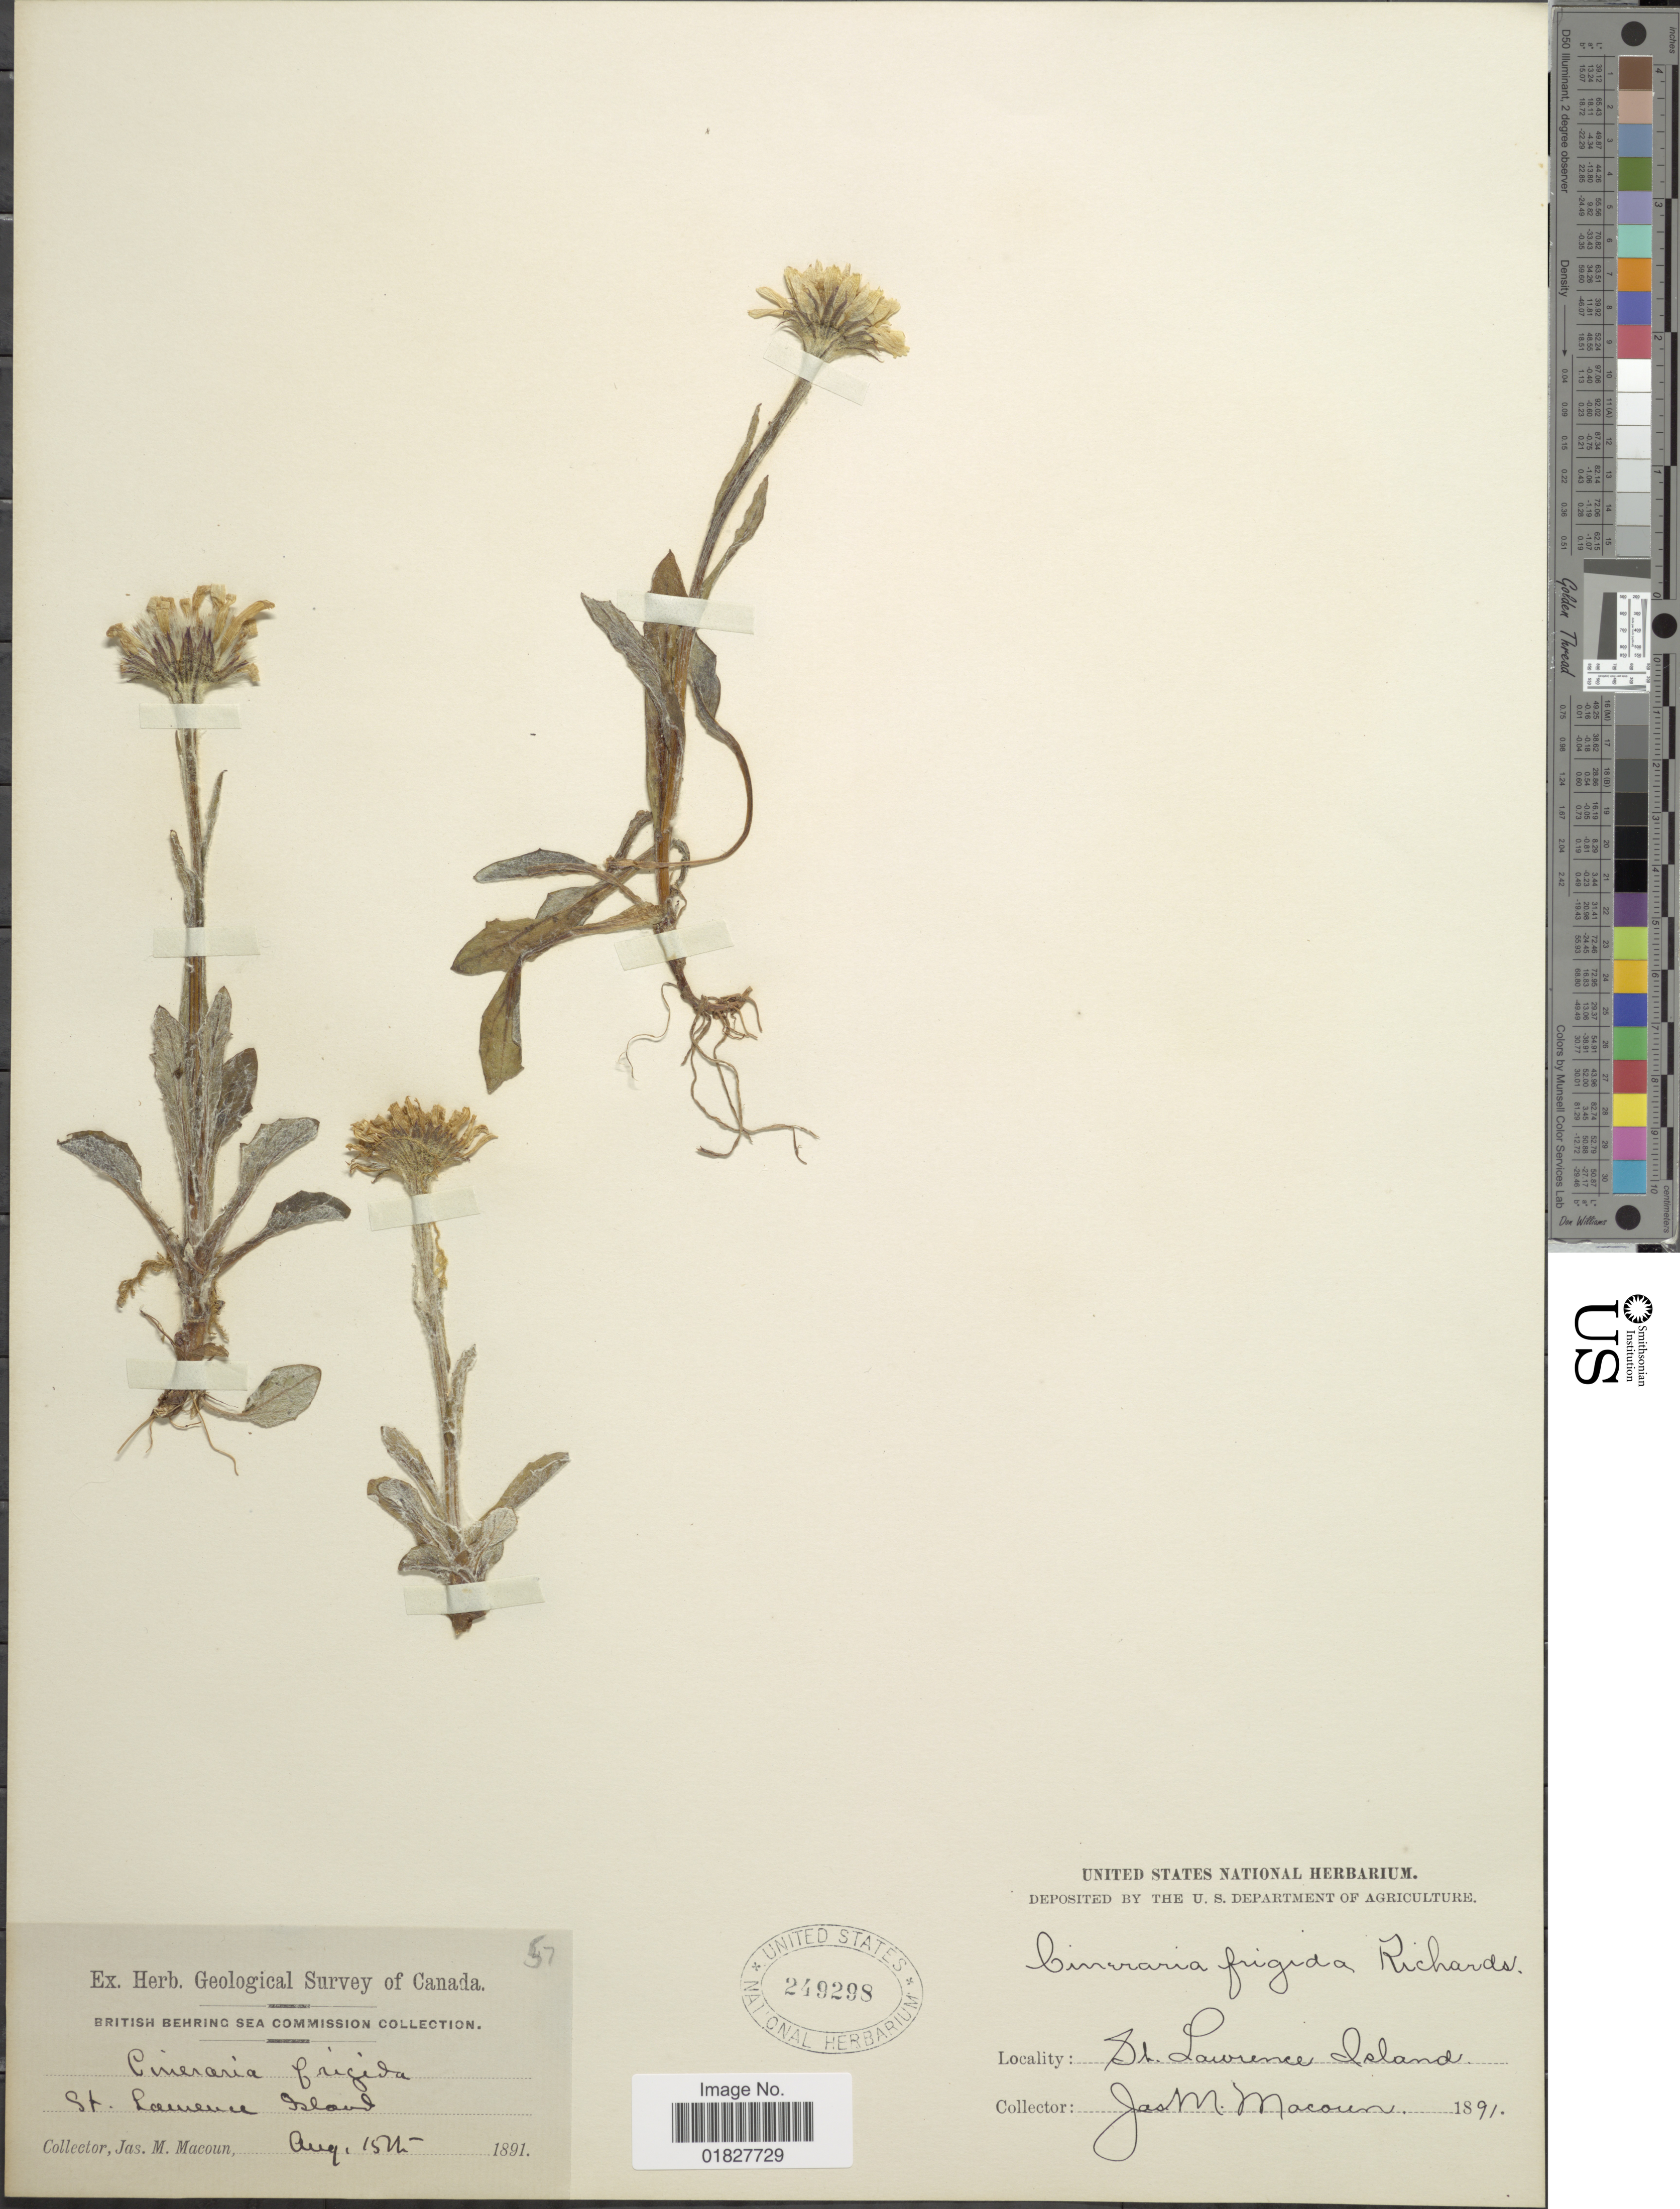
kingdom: Plantae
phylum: Tracheophyta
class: Magnoliopsida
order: Asterales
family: Asteraceae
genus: Cineraria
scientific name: Cineraria frigida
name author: Richardson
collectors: J. M. Macoun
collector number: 57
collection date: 1891-08-15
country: United States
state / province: Alaska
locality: St. Lawrence Island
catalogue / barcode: US 249298